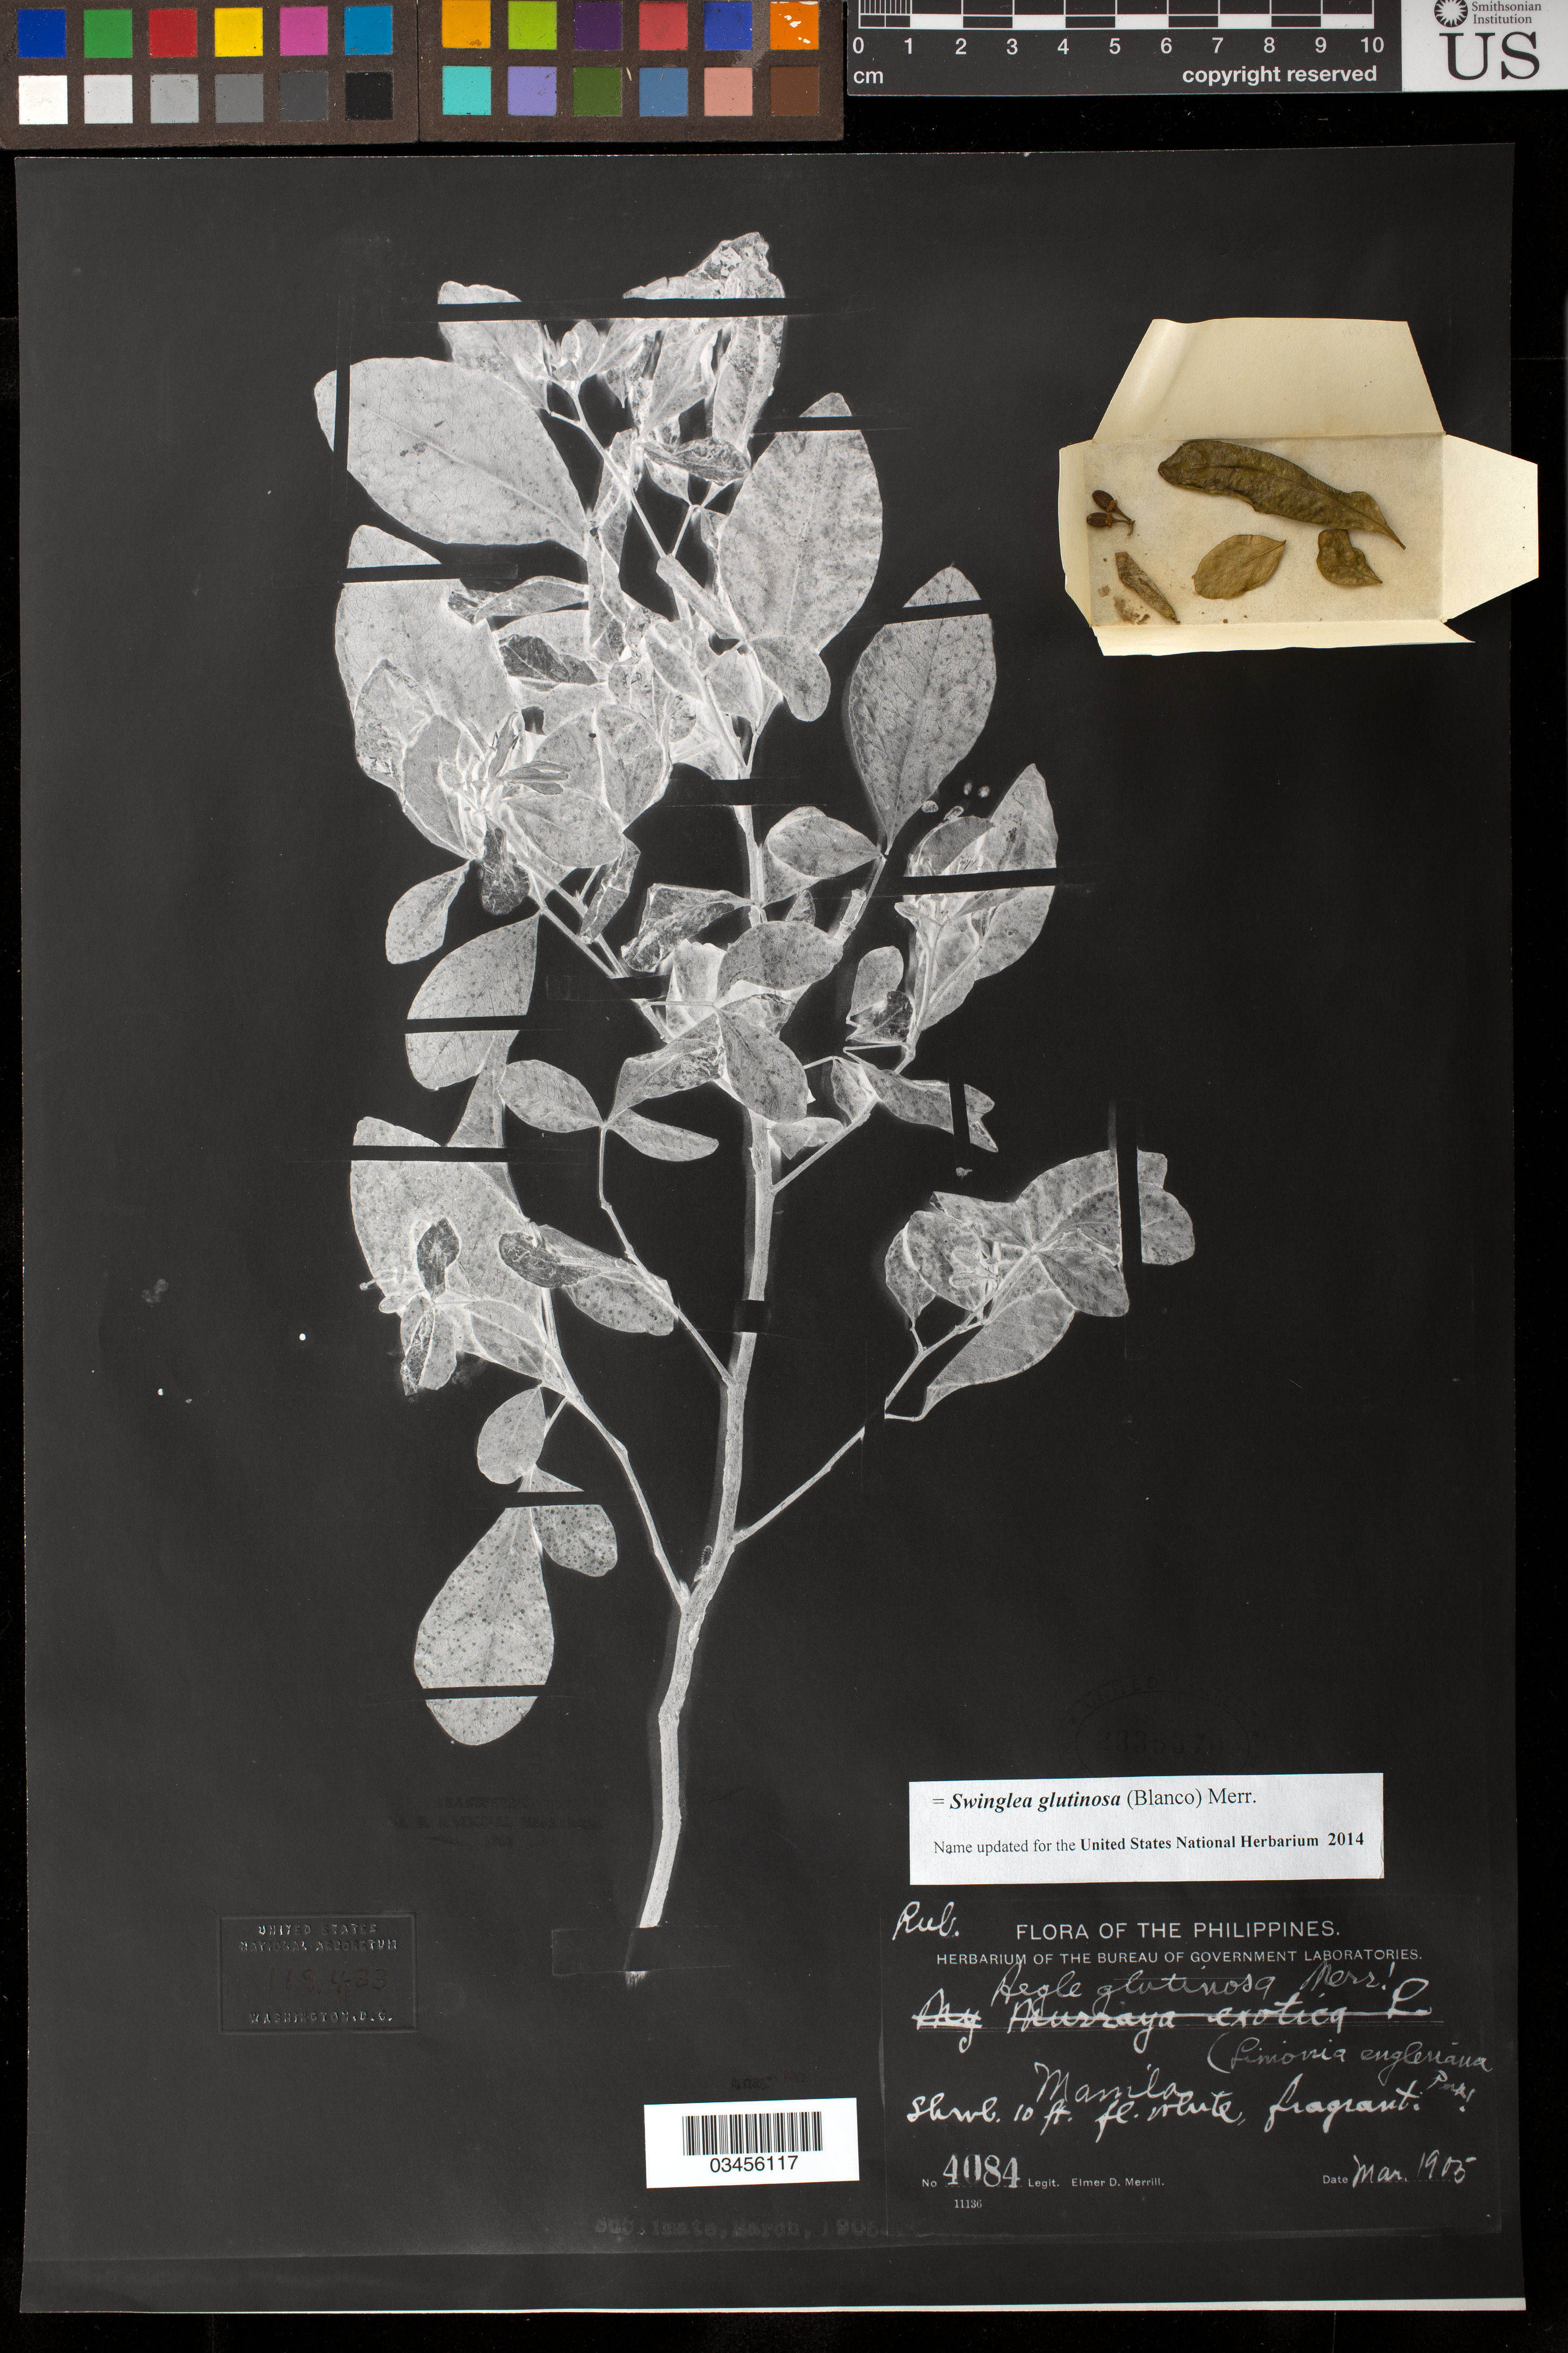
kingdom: Plantae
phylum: Tracheophyta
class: Magnoliopsida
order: Sapindales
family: Rutaceae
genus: Swinglea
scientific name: Swinglea glutinosa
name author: (Blanco) Merr.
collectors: E. D. Merrill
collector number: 4084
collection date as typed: Mar 1905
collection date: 1905-03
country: Philippines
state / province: Calabarzon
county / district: Rizal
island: Luzon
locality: Manila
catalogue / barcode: US 2335370